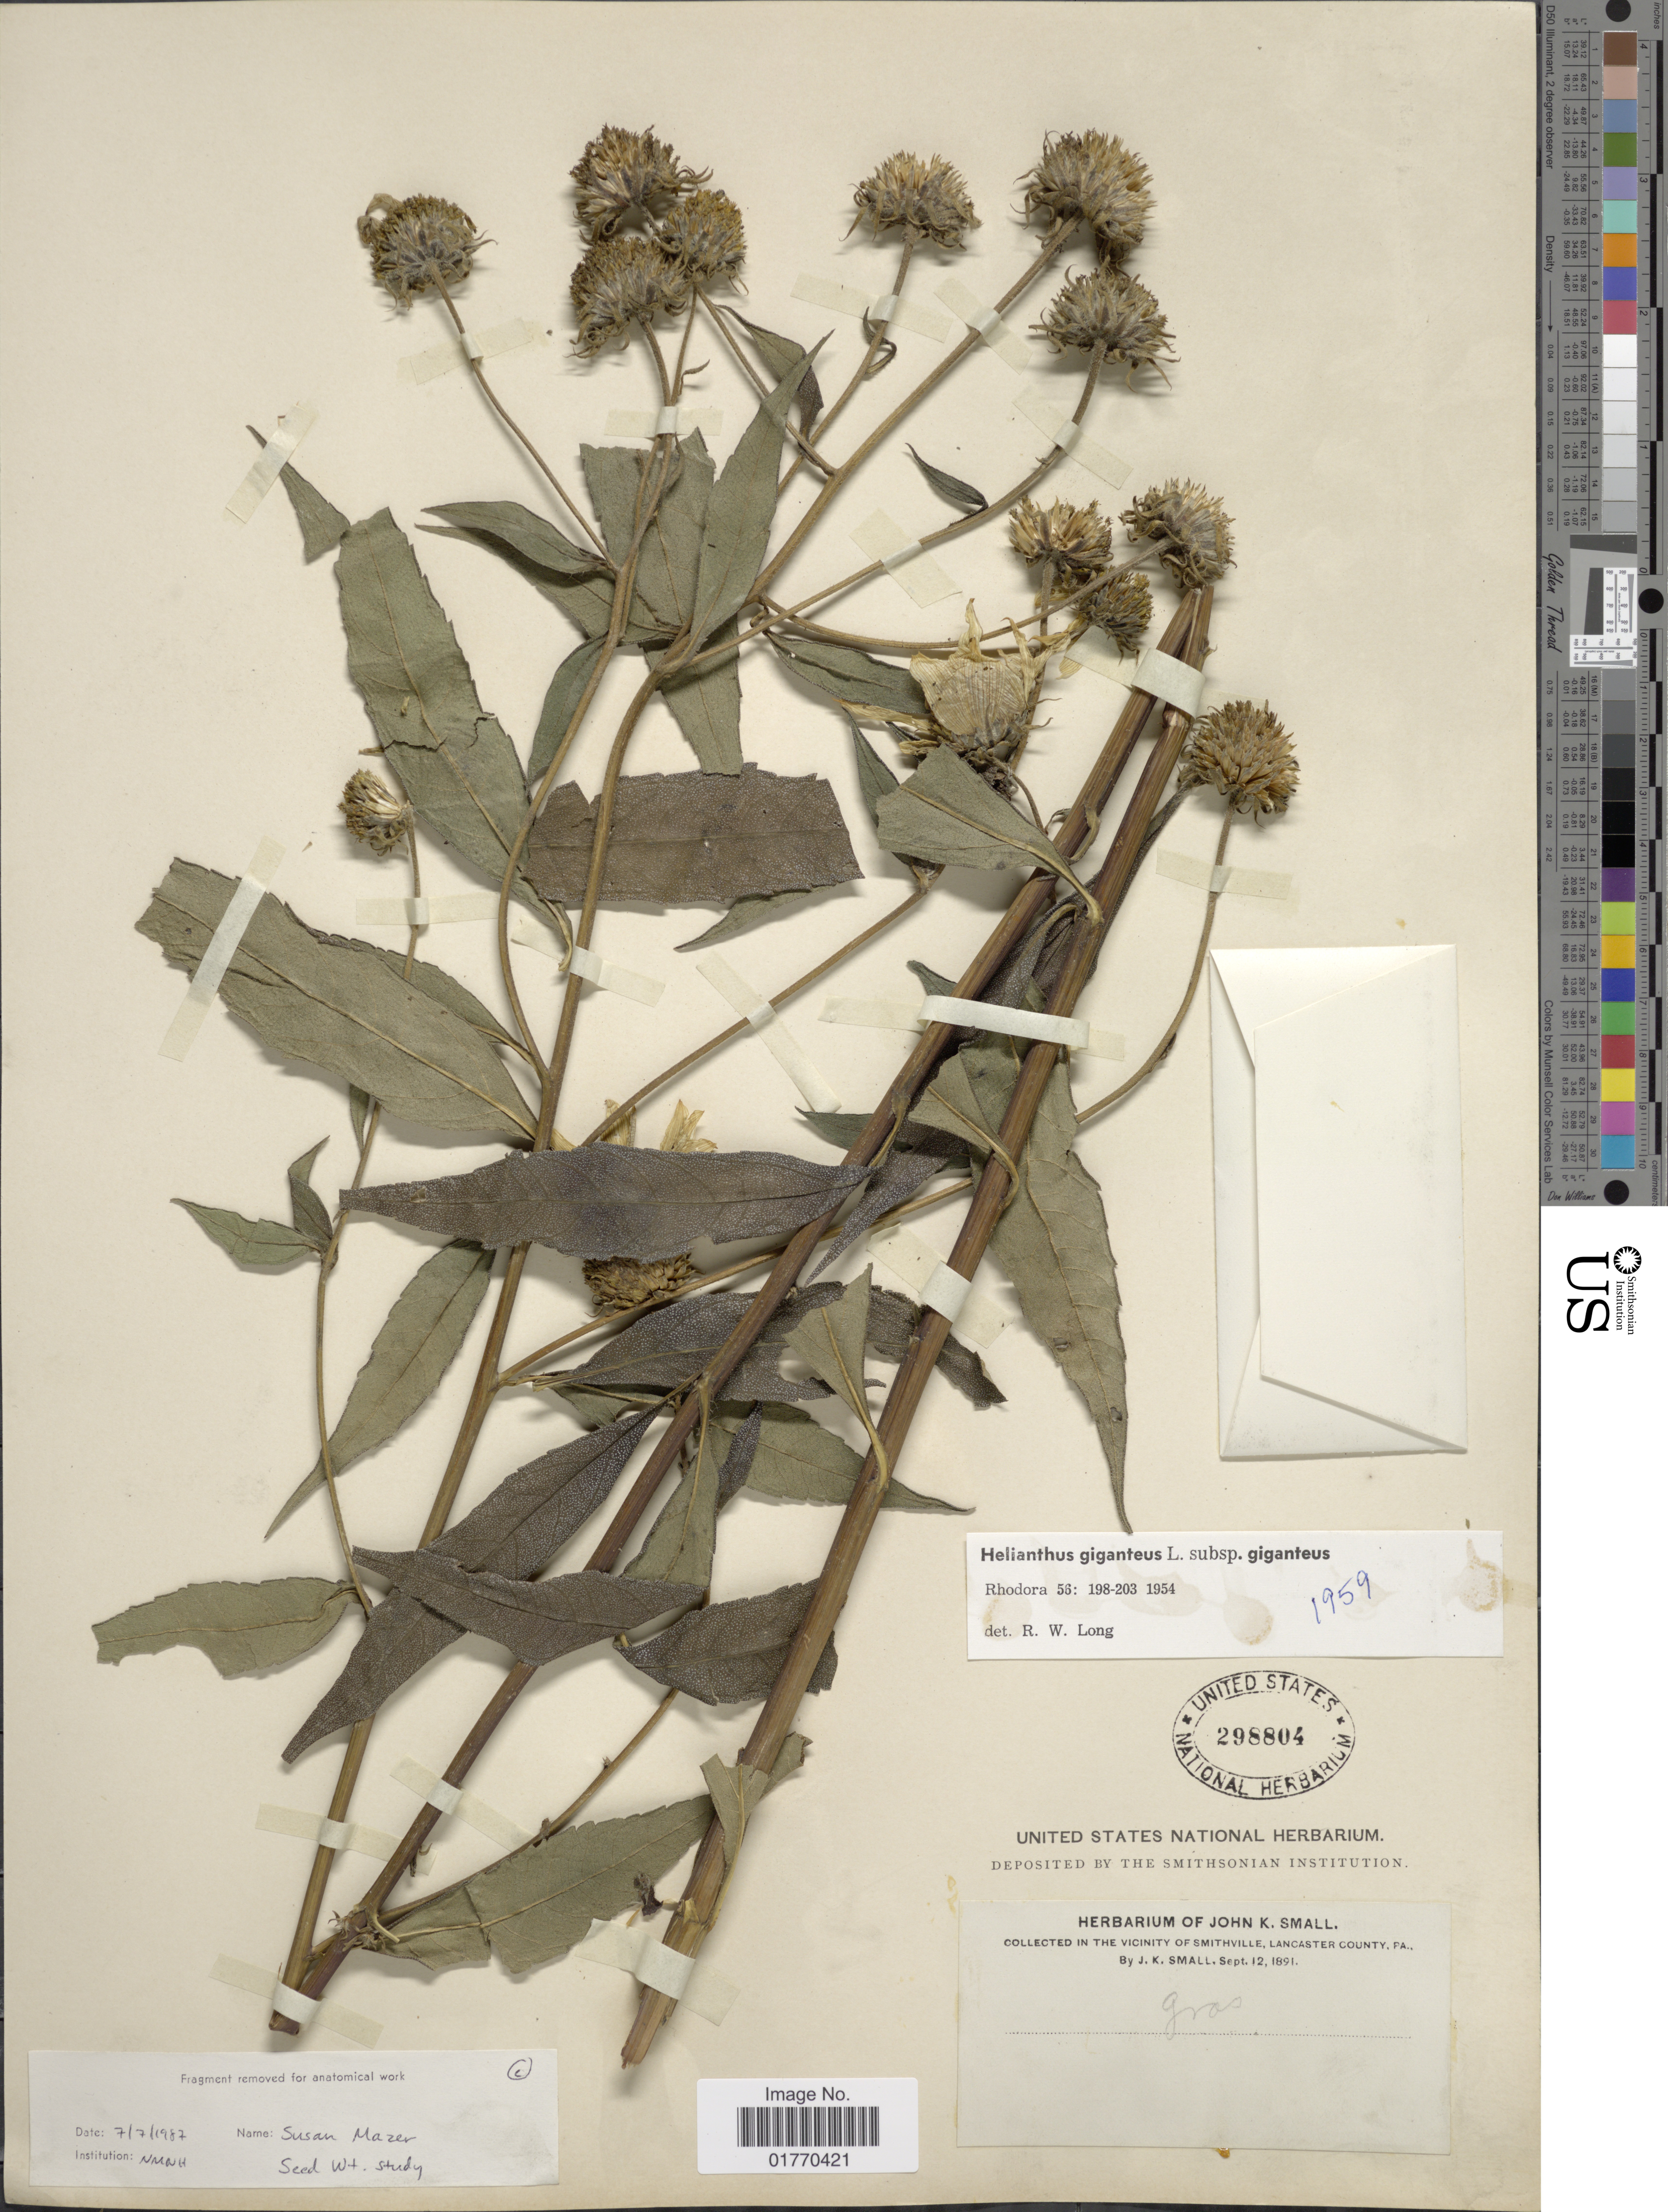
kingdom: Plantae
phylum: Tracheophyta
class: Magnoliopsida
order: Asterales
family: Asteraceae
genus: Helianthus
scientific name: Helianthus giganteus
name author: L.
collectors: J. K. Small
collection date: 1891-09-12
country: United States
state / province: Pennsylvania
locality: In the Vicinity of Smithville, Lancaster County, Pa.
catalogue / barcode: US 298804